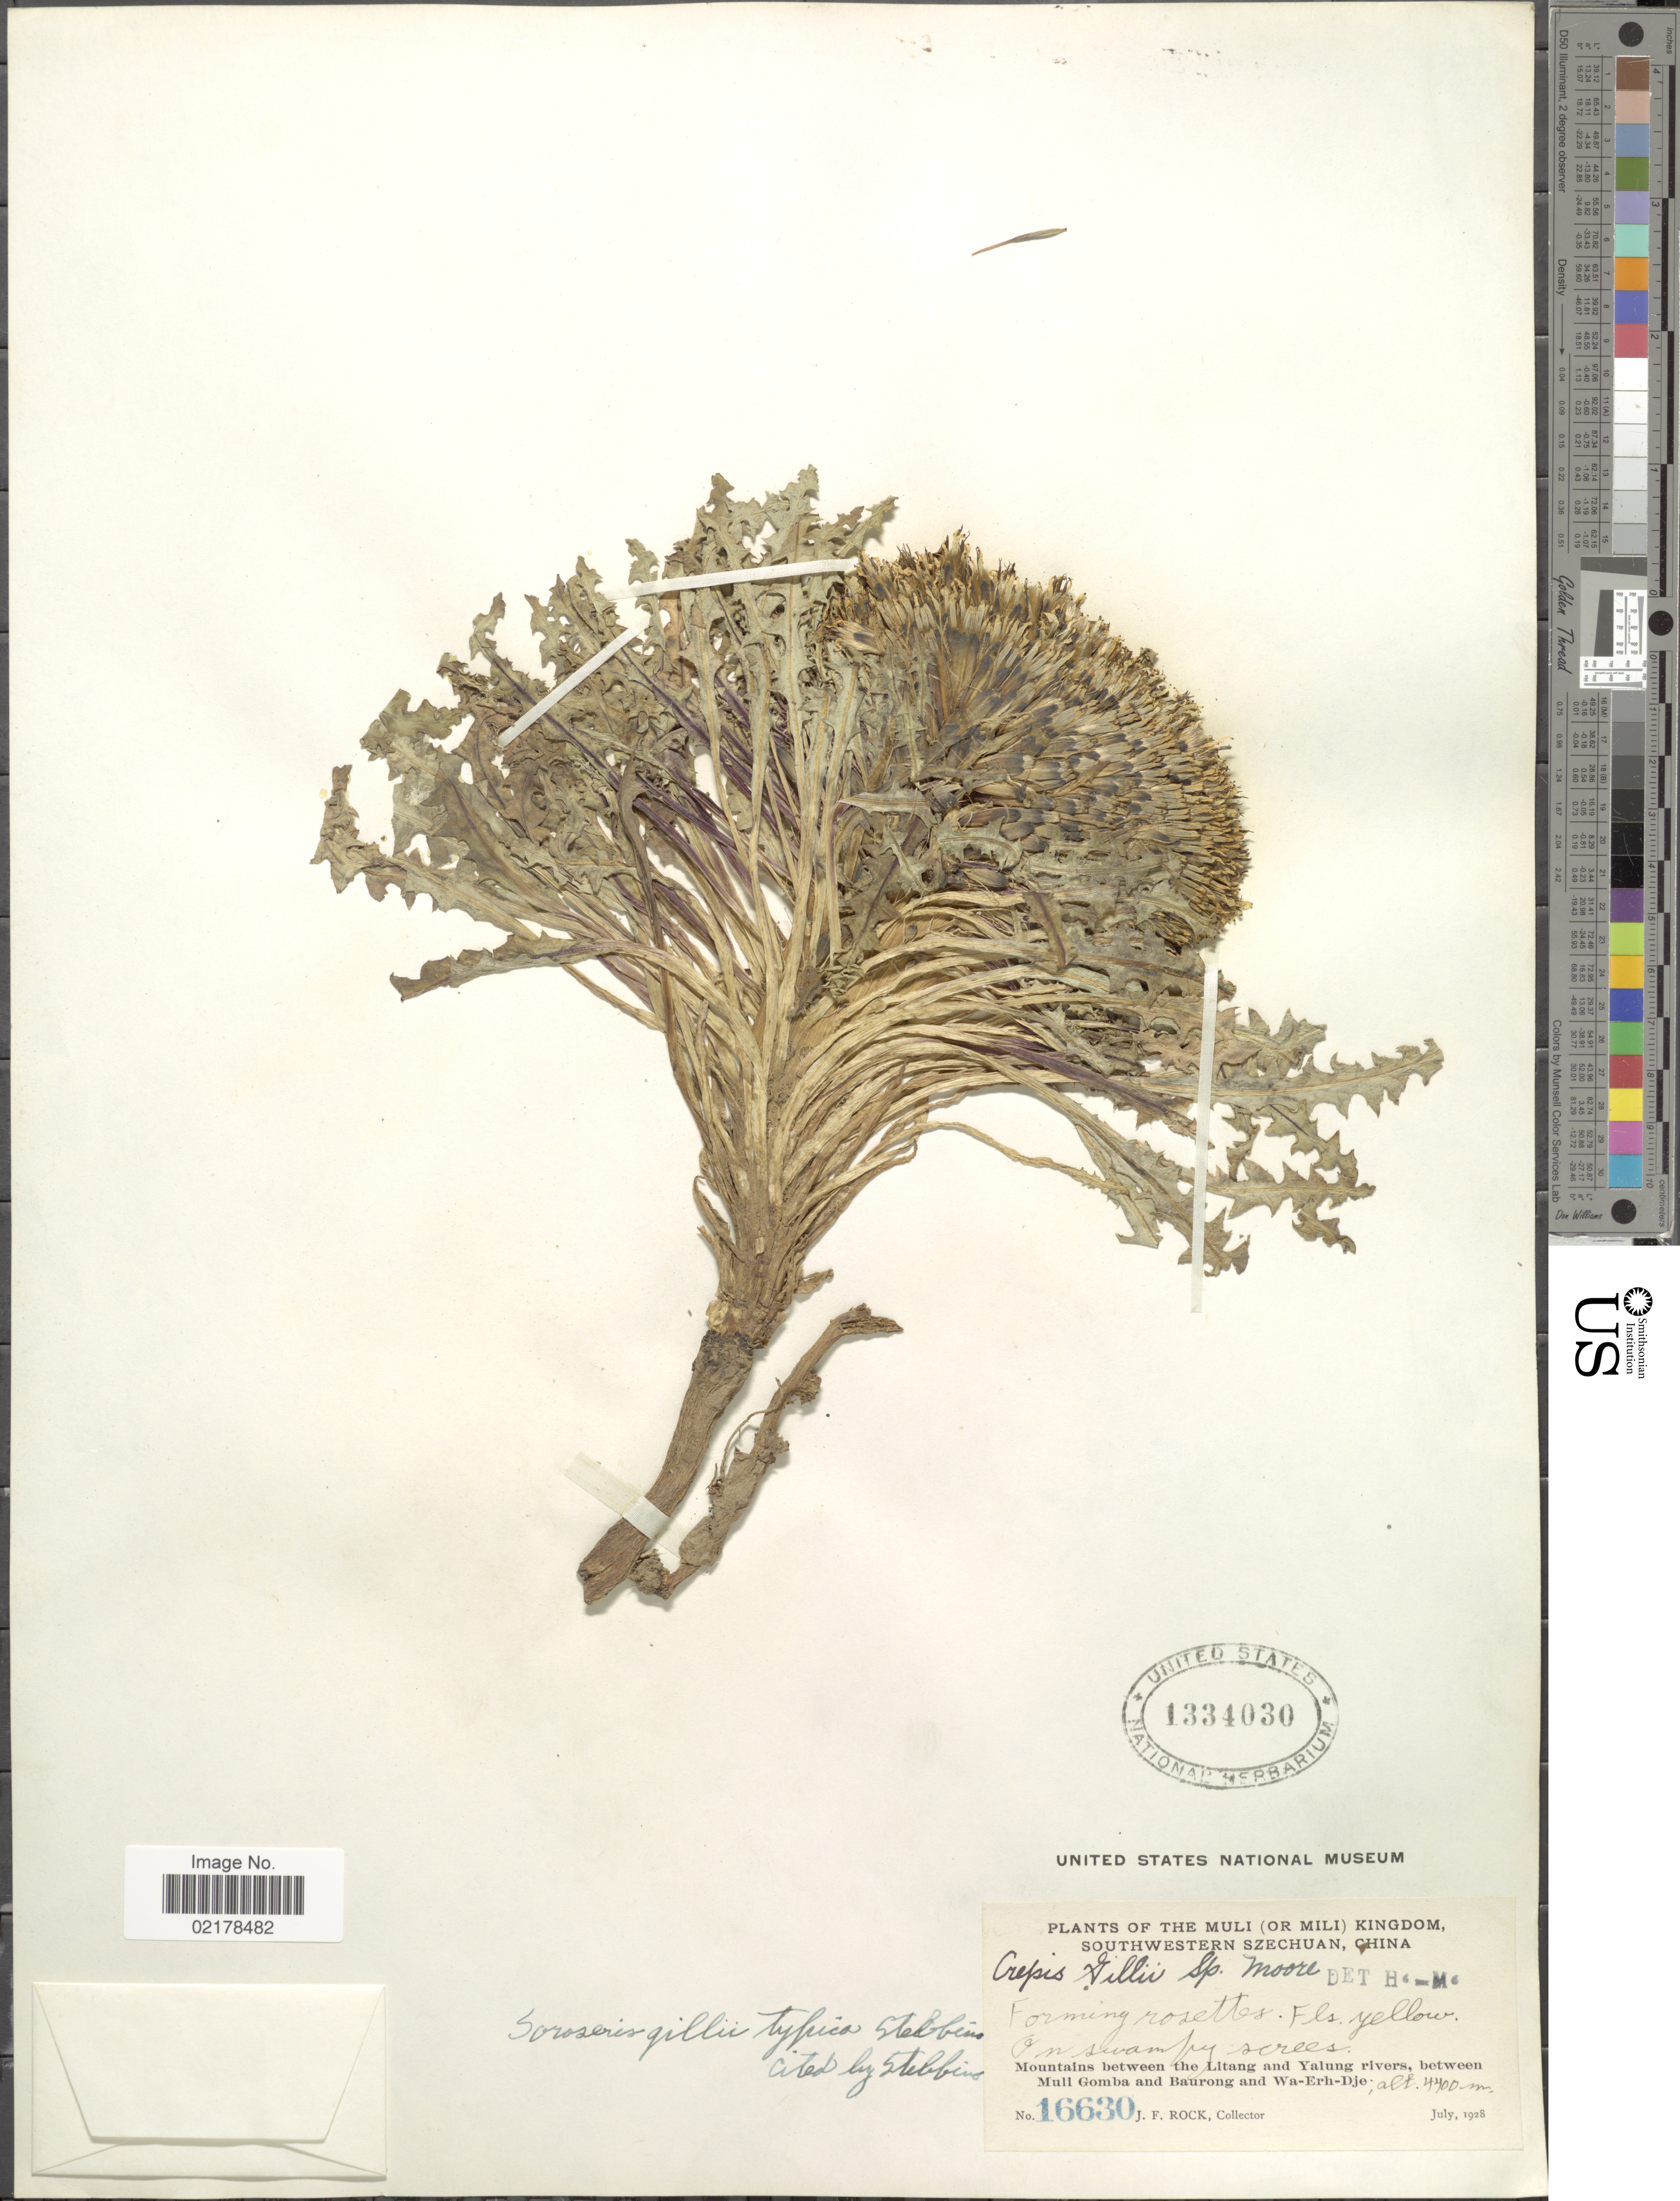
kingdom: Plantae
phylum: Tracheophyta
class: Magnoliopsida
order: Asterales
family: Asteraceae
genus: Soroseris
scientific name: Soroseris hookeriana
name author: Stebbins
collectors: J. F. Rock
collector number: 16630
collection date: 1928-07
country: China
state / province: Sichuan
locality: The Muli (or Mili) Kingdom, Southwestern Szechuan, On swampy screes, Mountains between the Litang and Yalung rivers, between Muli Gomba and Baurong and Wa-Erh-Dje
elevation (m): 4400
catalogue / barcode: US 1334030